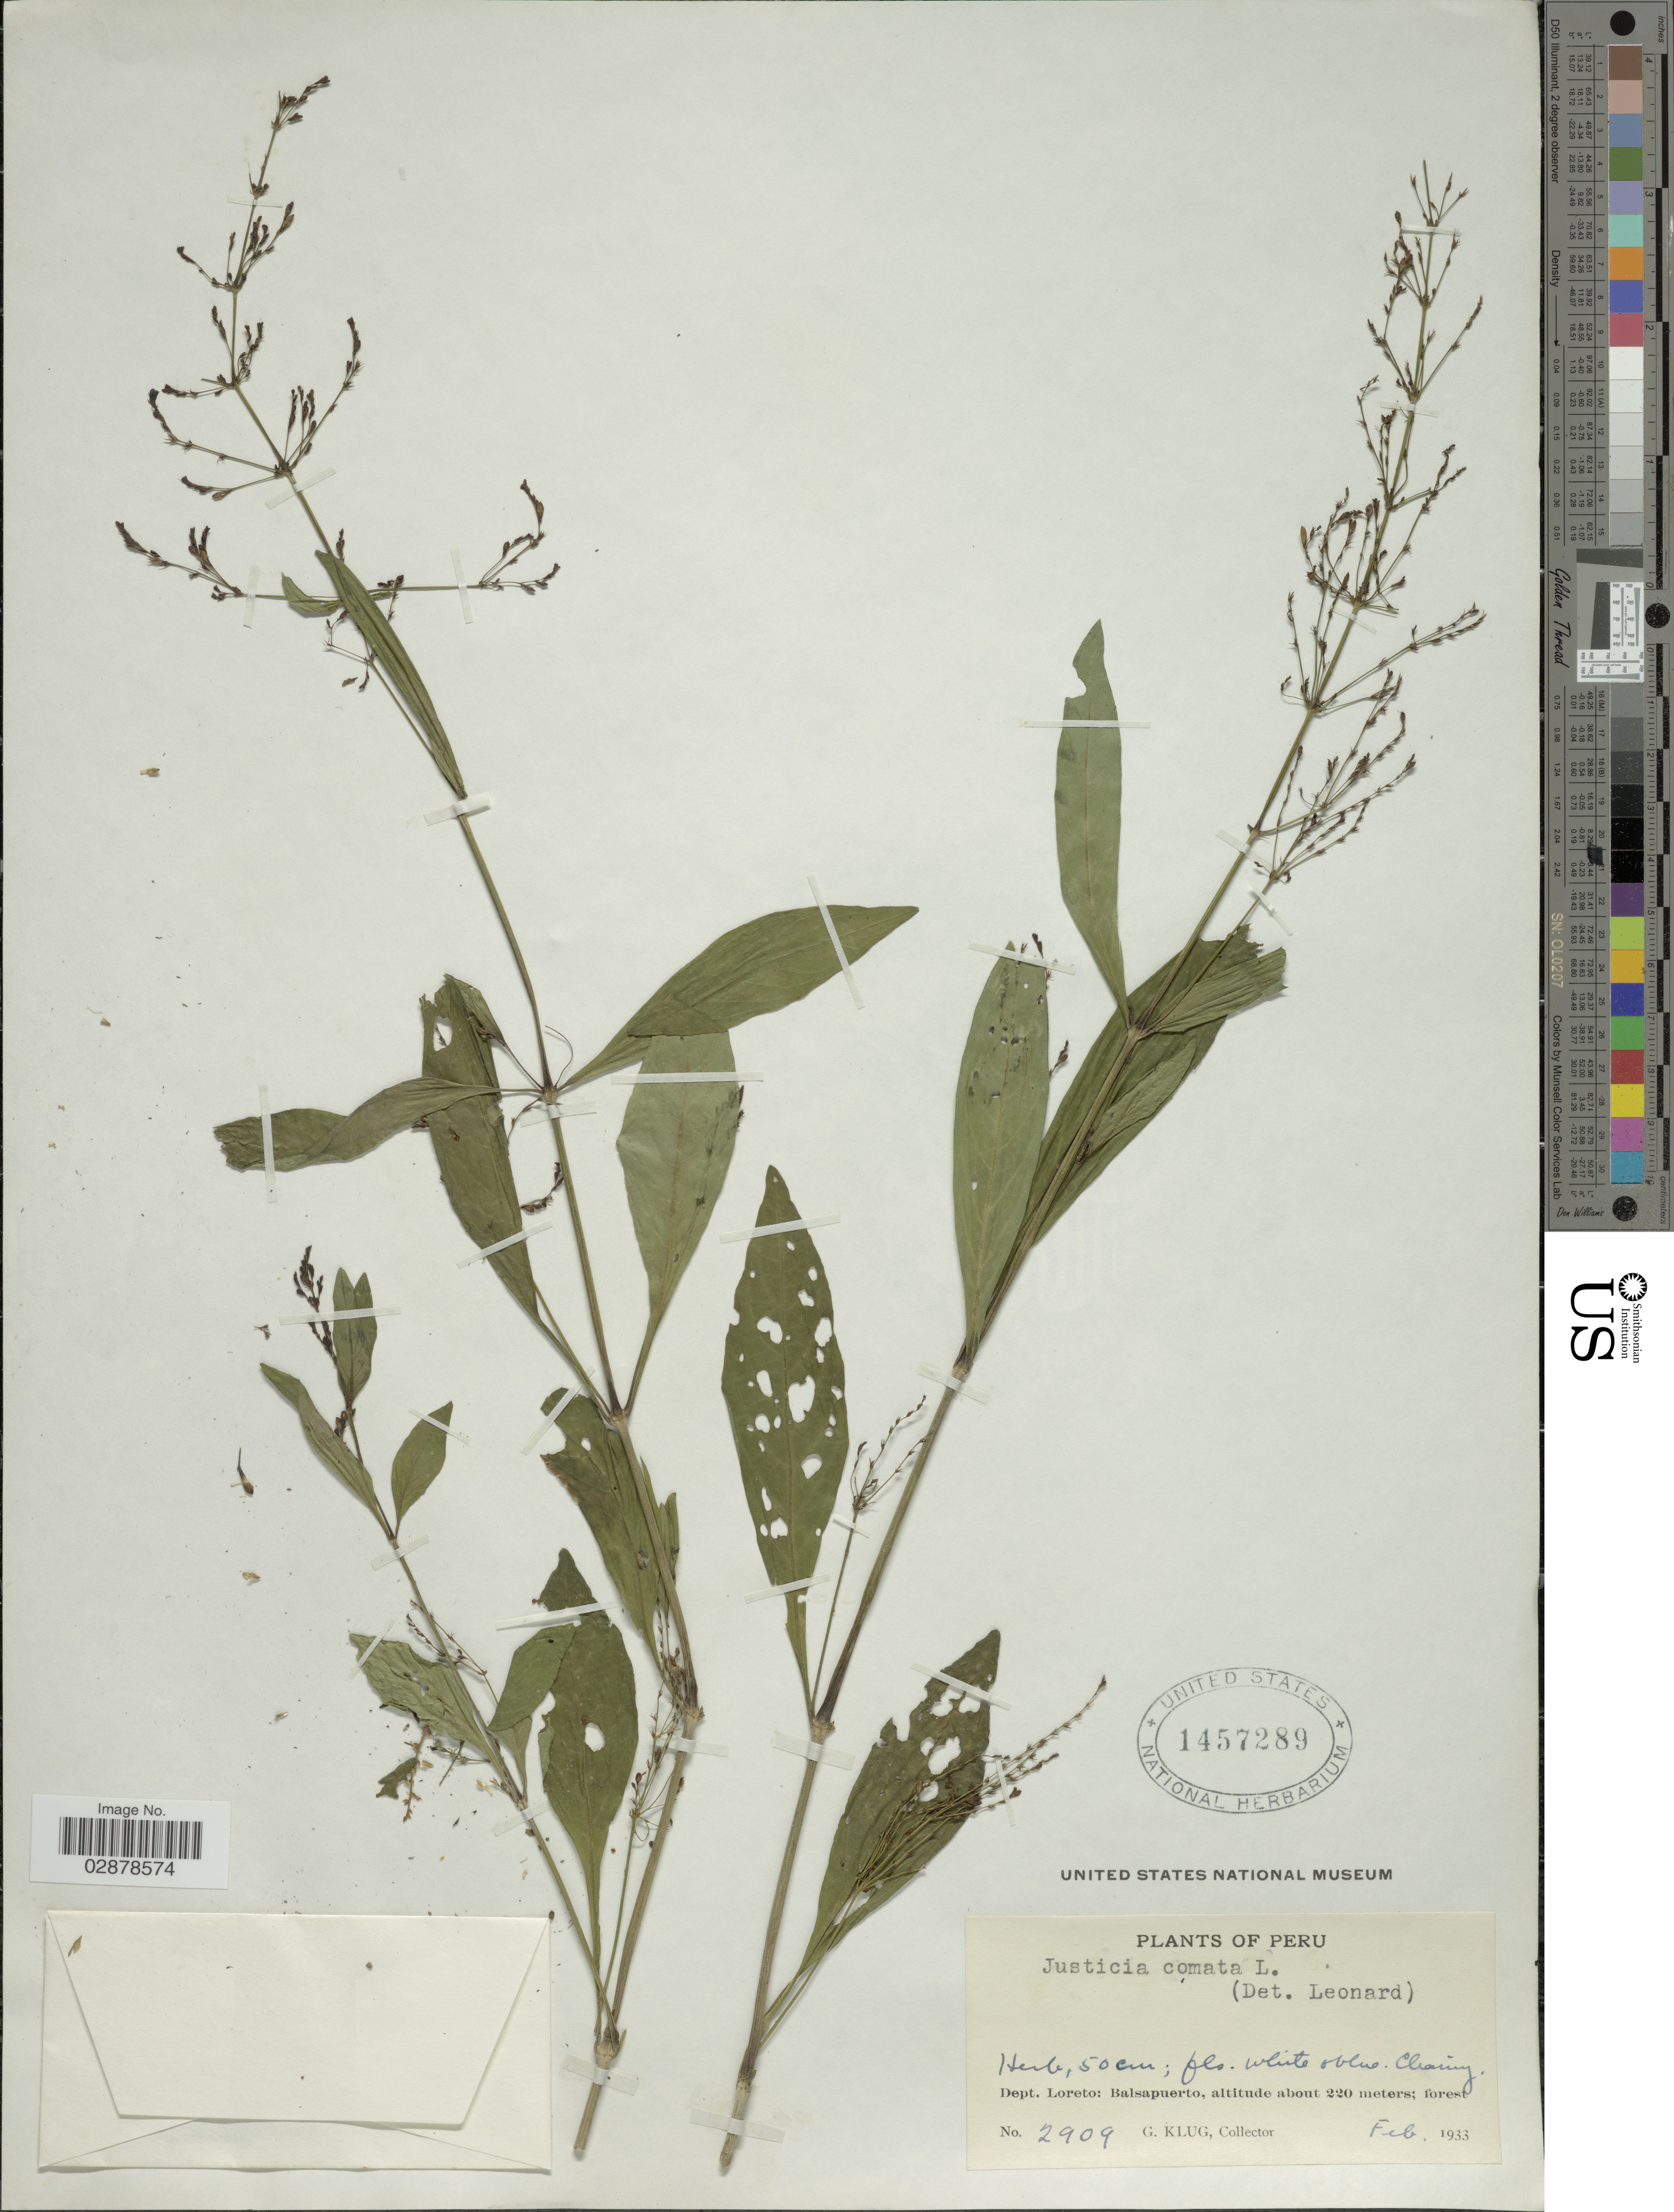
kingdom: Plantae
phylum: Tracheophyta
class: Magnoliopsida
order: Lamiales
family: Acanthaceae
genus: Justicia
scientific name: Justicia comata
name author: (L.) Lam.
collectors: G. Klug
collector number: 2909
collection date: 1933-02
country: Peru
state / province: Loreto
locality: Dept. Loreto: Balsapuerto.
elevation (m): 220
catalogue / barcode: US 1457289